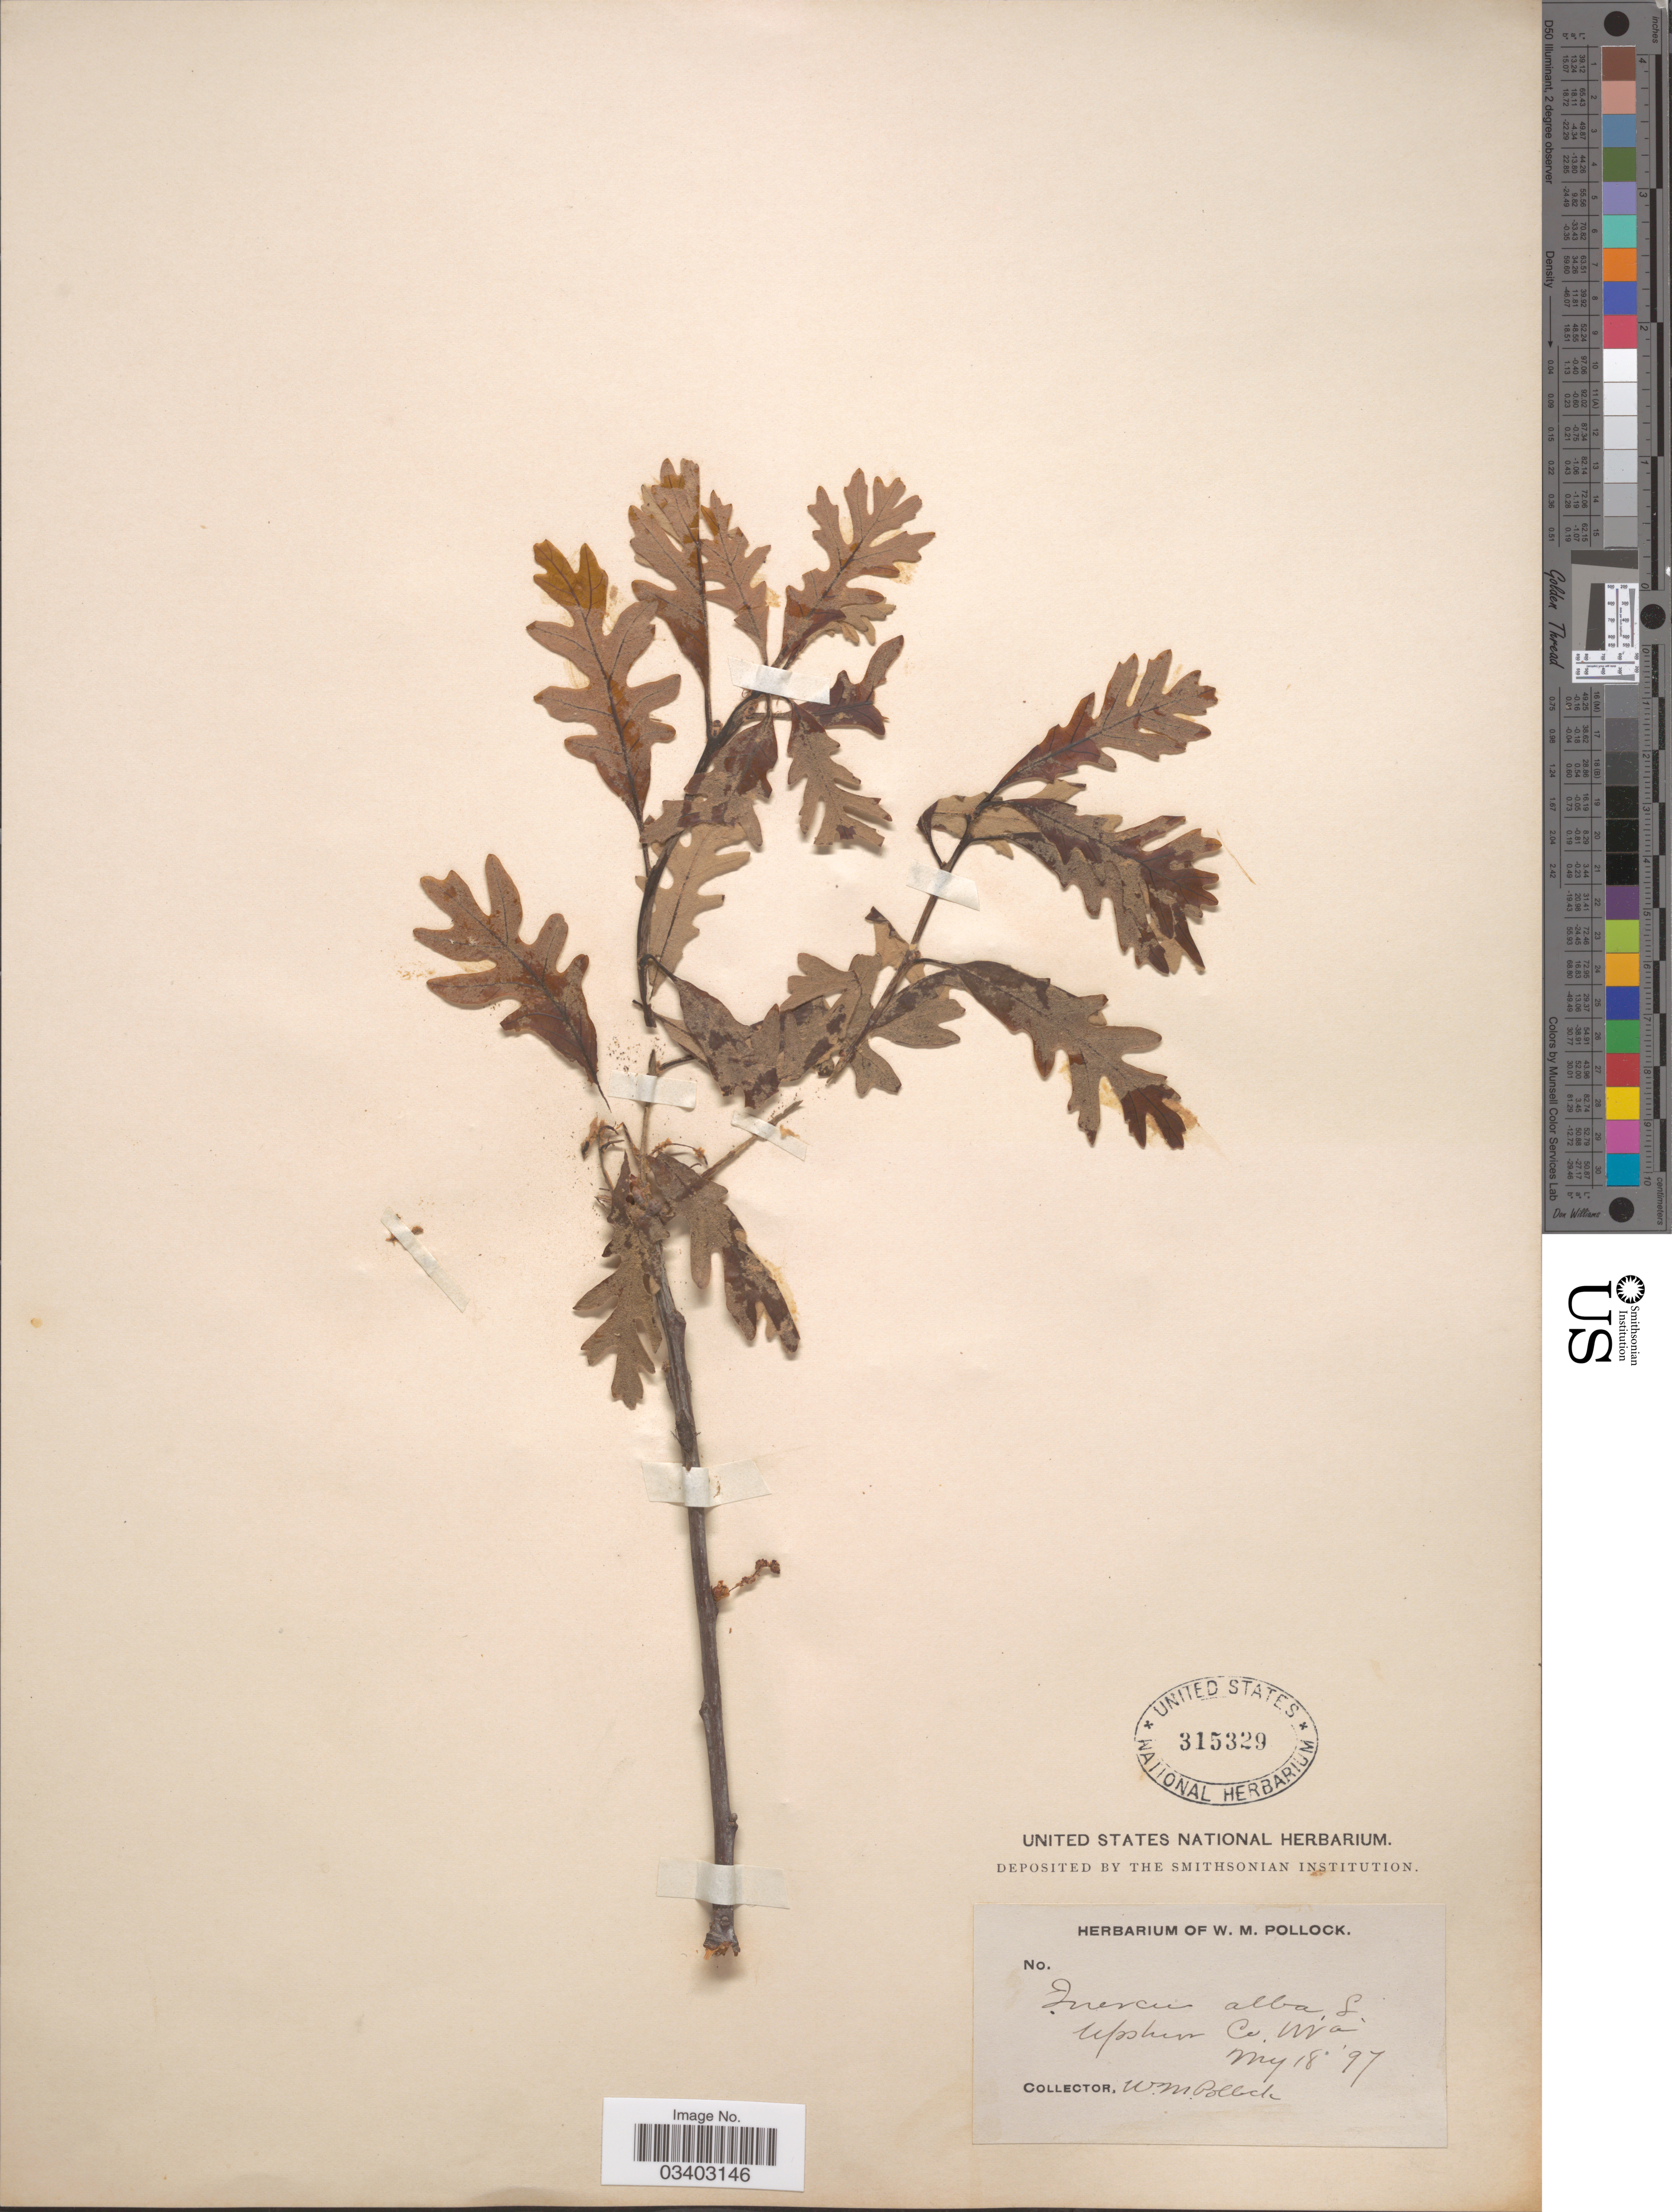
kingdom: Plantae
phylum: Tracheophyta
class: Magnoliopsida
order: Fagales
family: Fagaceae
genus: Quercus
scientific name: Quercus alba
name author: L.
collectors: W. M. Pollock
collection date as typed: Transcribed d/m/y: 18/5/97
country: United States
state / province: West Virginia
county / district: Upshur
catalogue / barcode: US 315329